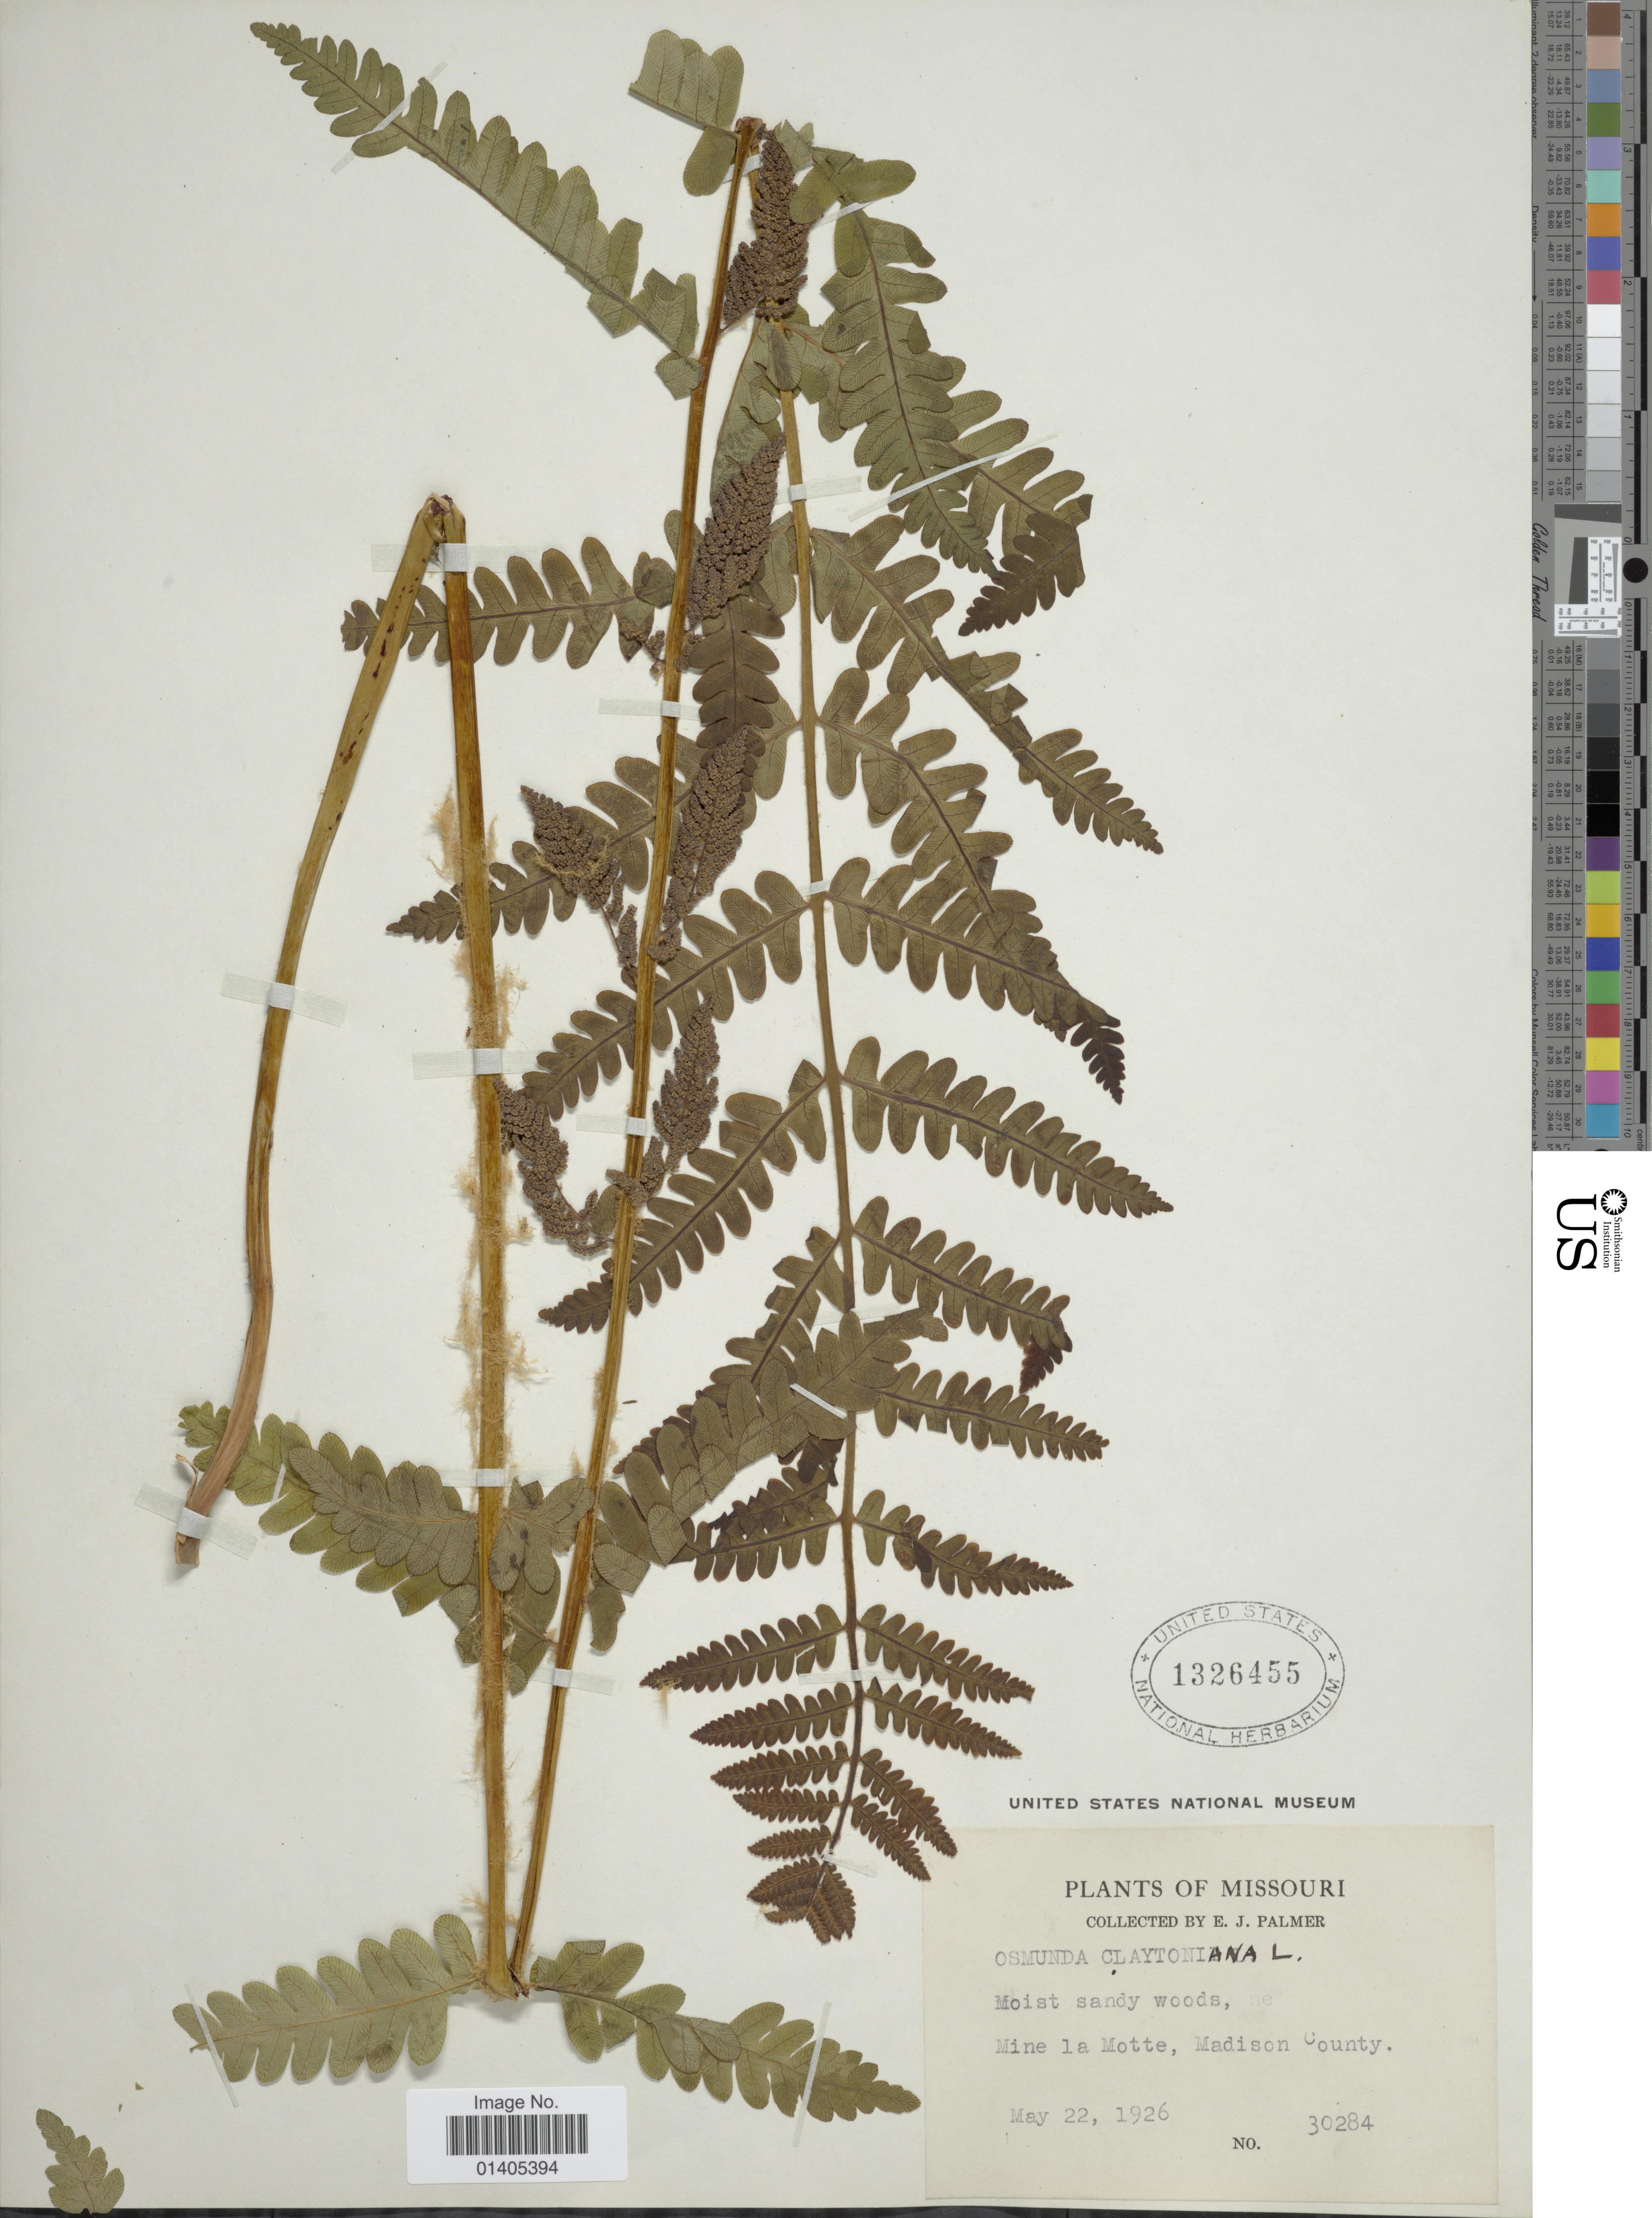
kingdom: Plantae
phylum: Tracheophyta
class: Polypodiopsida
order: Osmundales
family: Osmundaceae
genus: Osmunda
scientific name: Osmunda claytoniana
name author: (L.) Tagawa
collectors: E. J. Palmer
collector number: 30284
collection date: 1926-05-22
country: United States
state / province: Missouri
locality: Mine la Motte, Madison County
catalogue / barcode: US 1326455